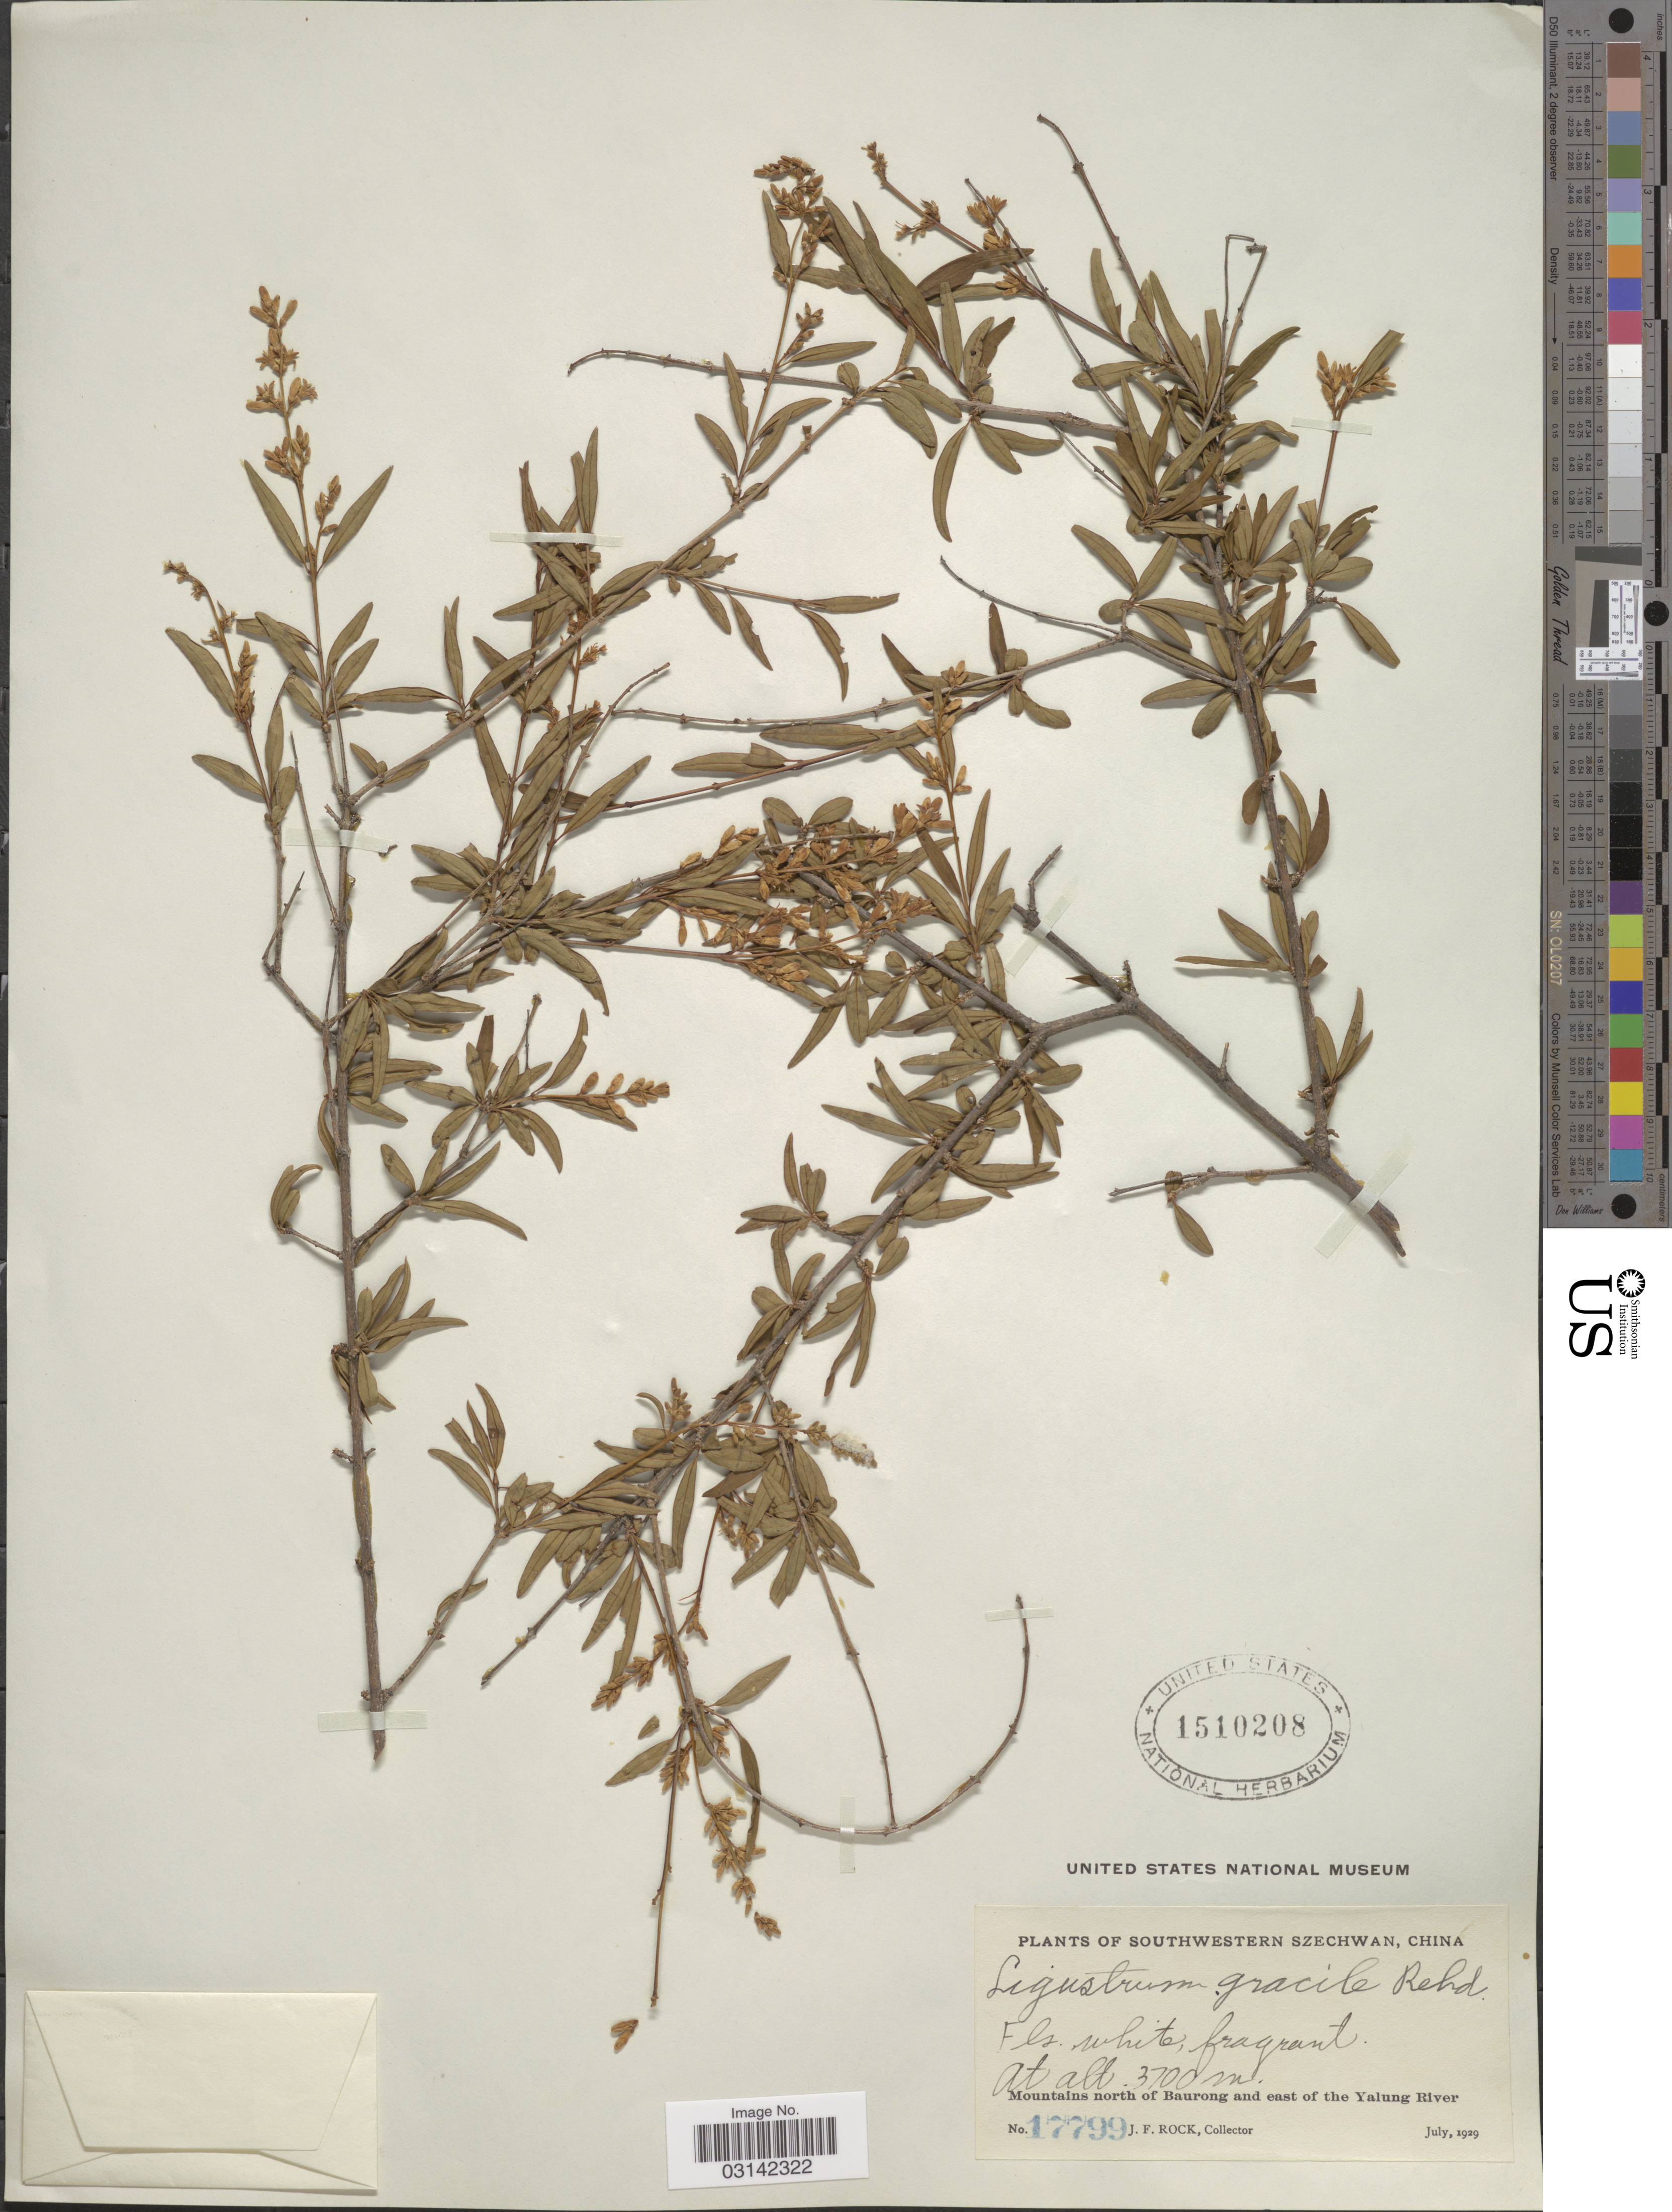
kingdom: Plantae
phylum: Tracheophyta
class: Magnoliopsida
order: Lamiales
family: Oleaceae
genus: Ligustrum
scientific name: Ligustrum gracile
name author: Rehder in Sarg.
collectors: J. Rock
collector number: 17799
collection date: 1929-07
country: China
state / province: Sichuan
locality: Southwestern Szechwan. Mountains north of Baurong and east of the Yalung River.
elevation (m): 3700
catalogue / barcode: US 1510208